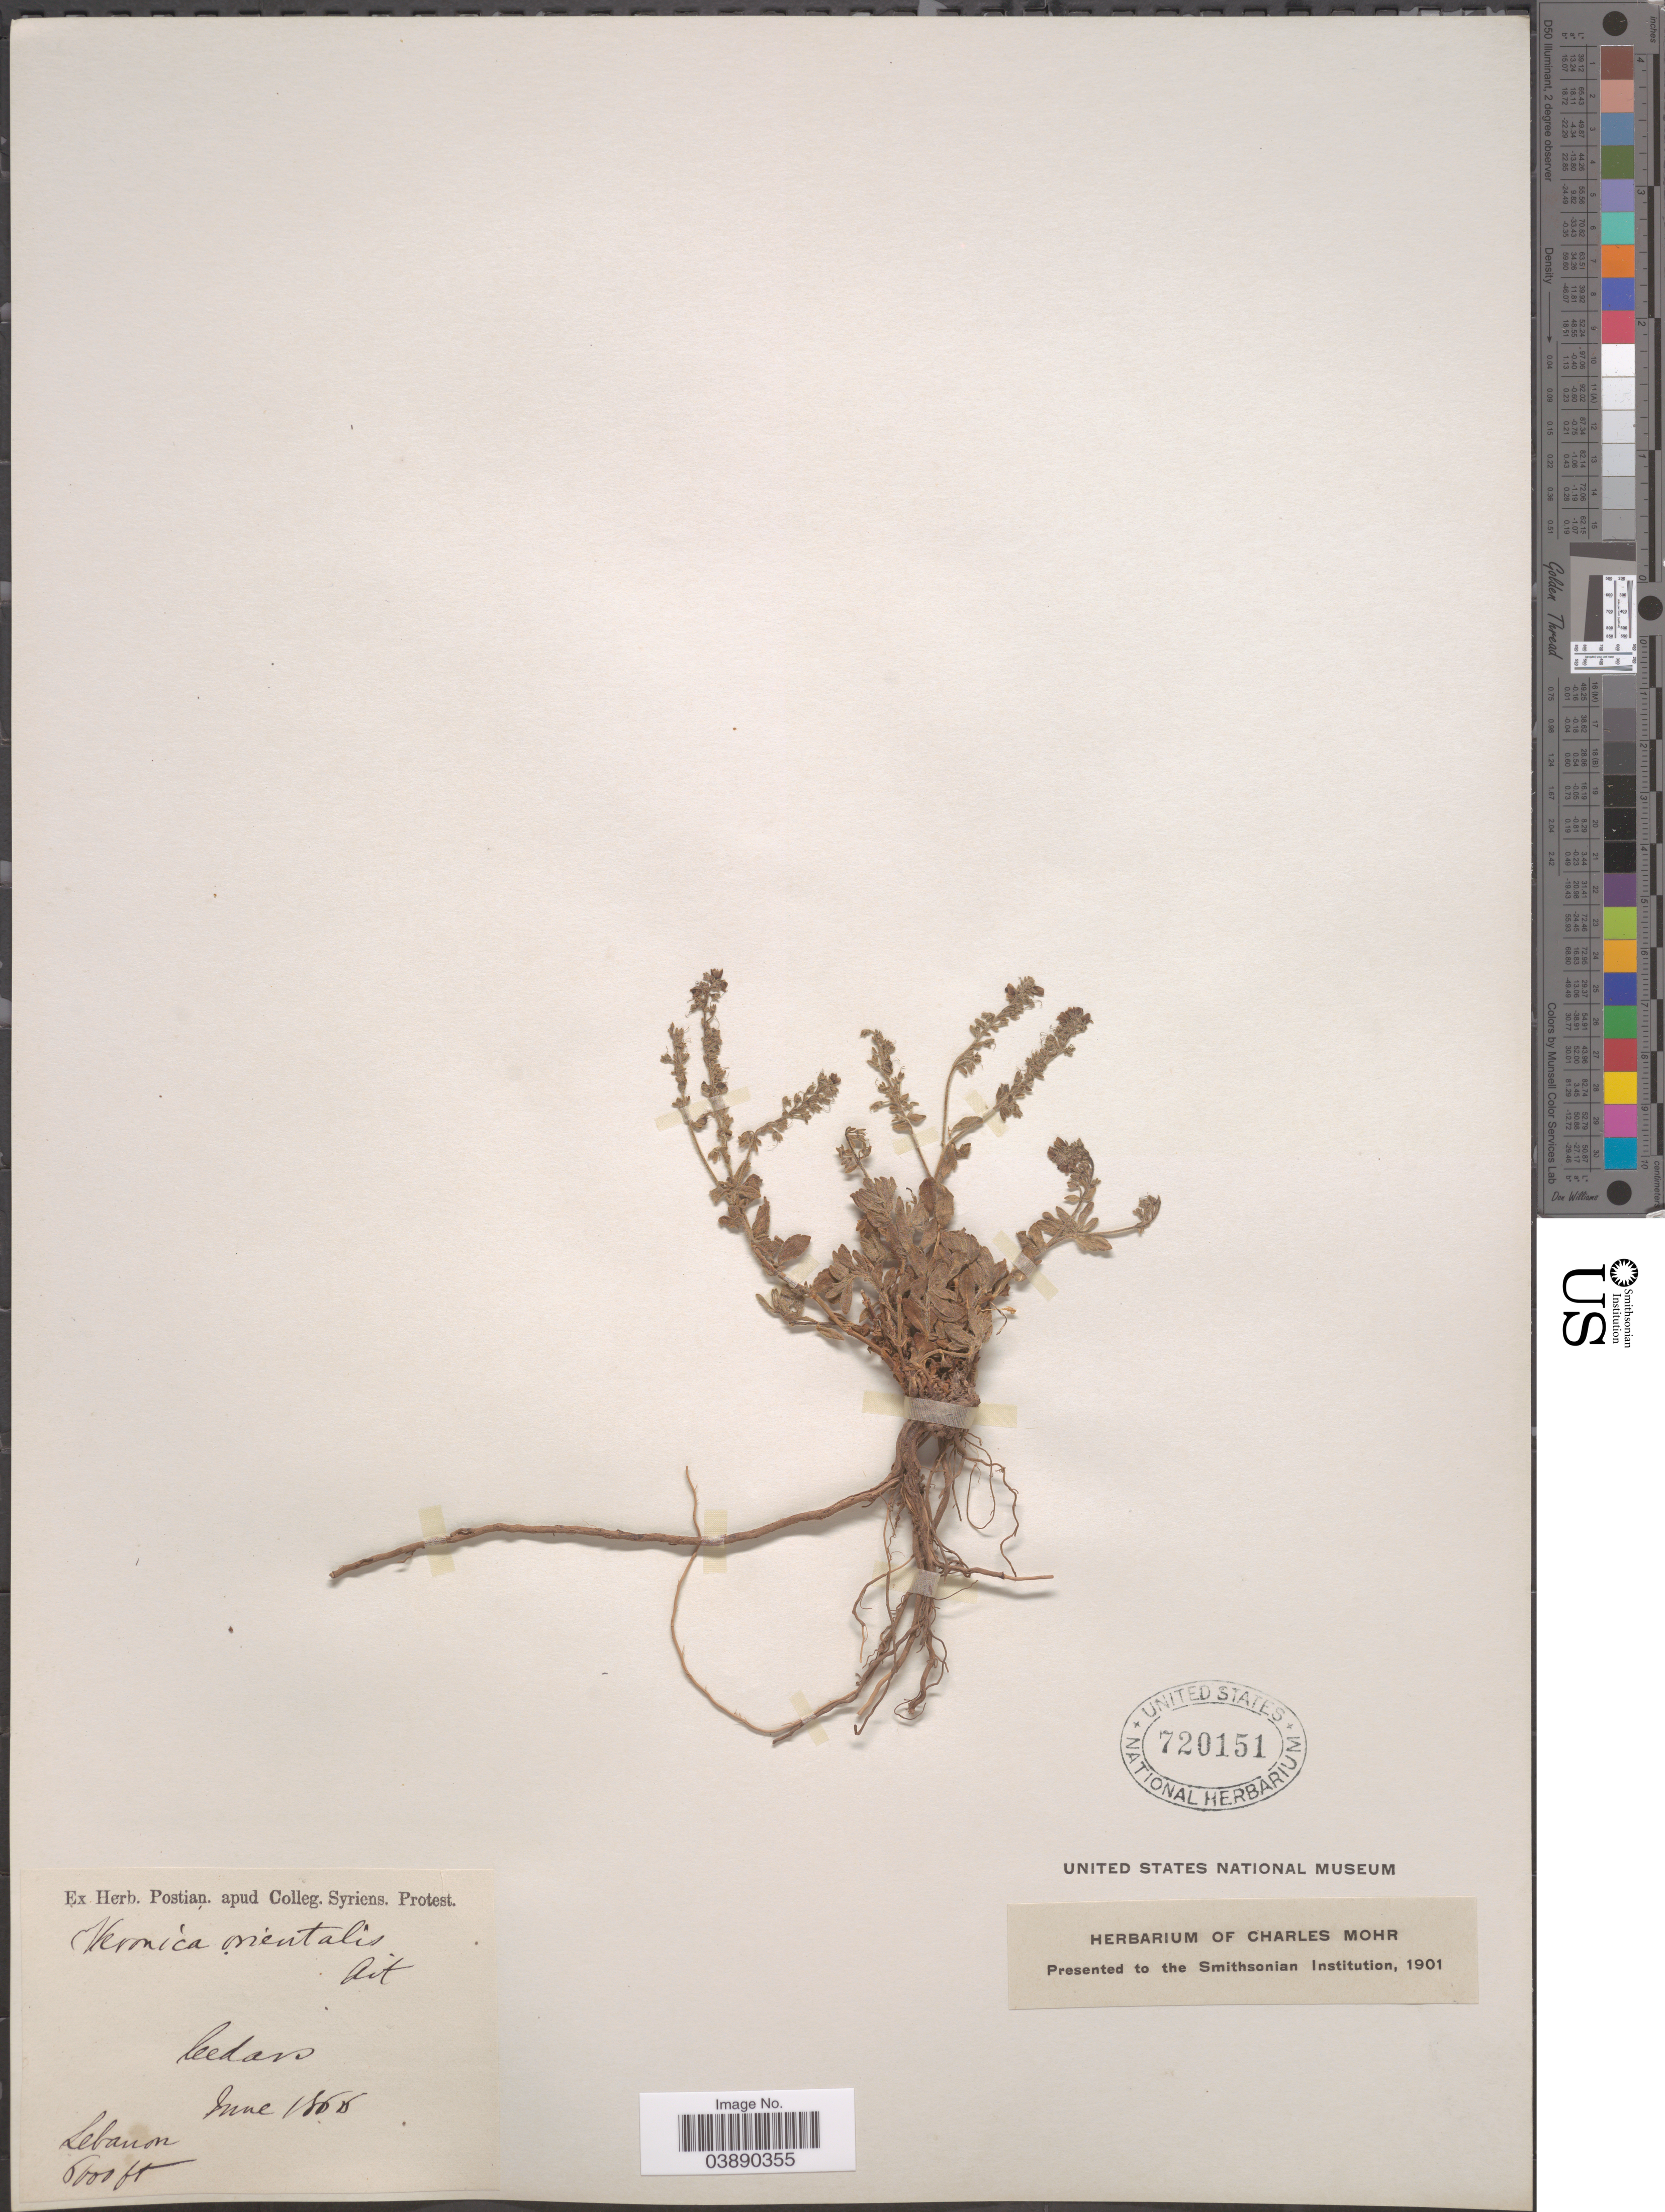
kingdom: Plantae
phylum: Tracheophyta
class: Magnoliopsida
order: Lamiales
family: Plantaginaceae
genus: Veronica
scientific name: Veronica orientalis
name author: Mill.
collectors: ex herb. Postian. apud Colleg. Syriens. Protest. USE "Fannie P. A. Shepard" (10308853) AS PRIMARY COLLECTOR INSTEAD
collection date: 1866-06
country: Lebanon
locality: Cedars.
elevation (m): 2012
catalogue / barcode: US 720151